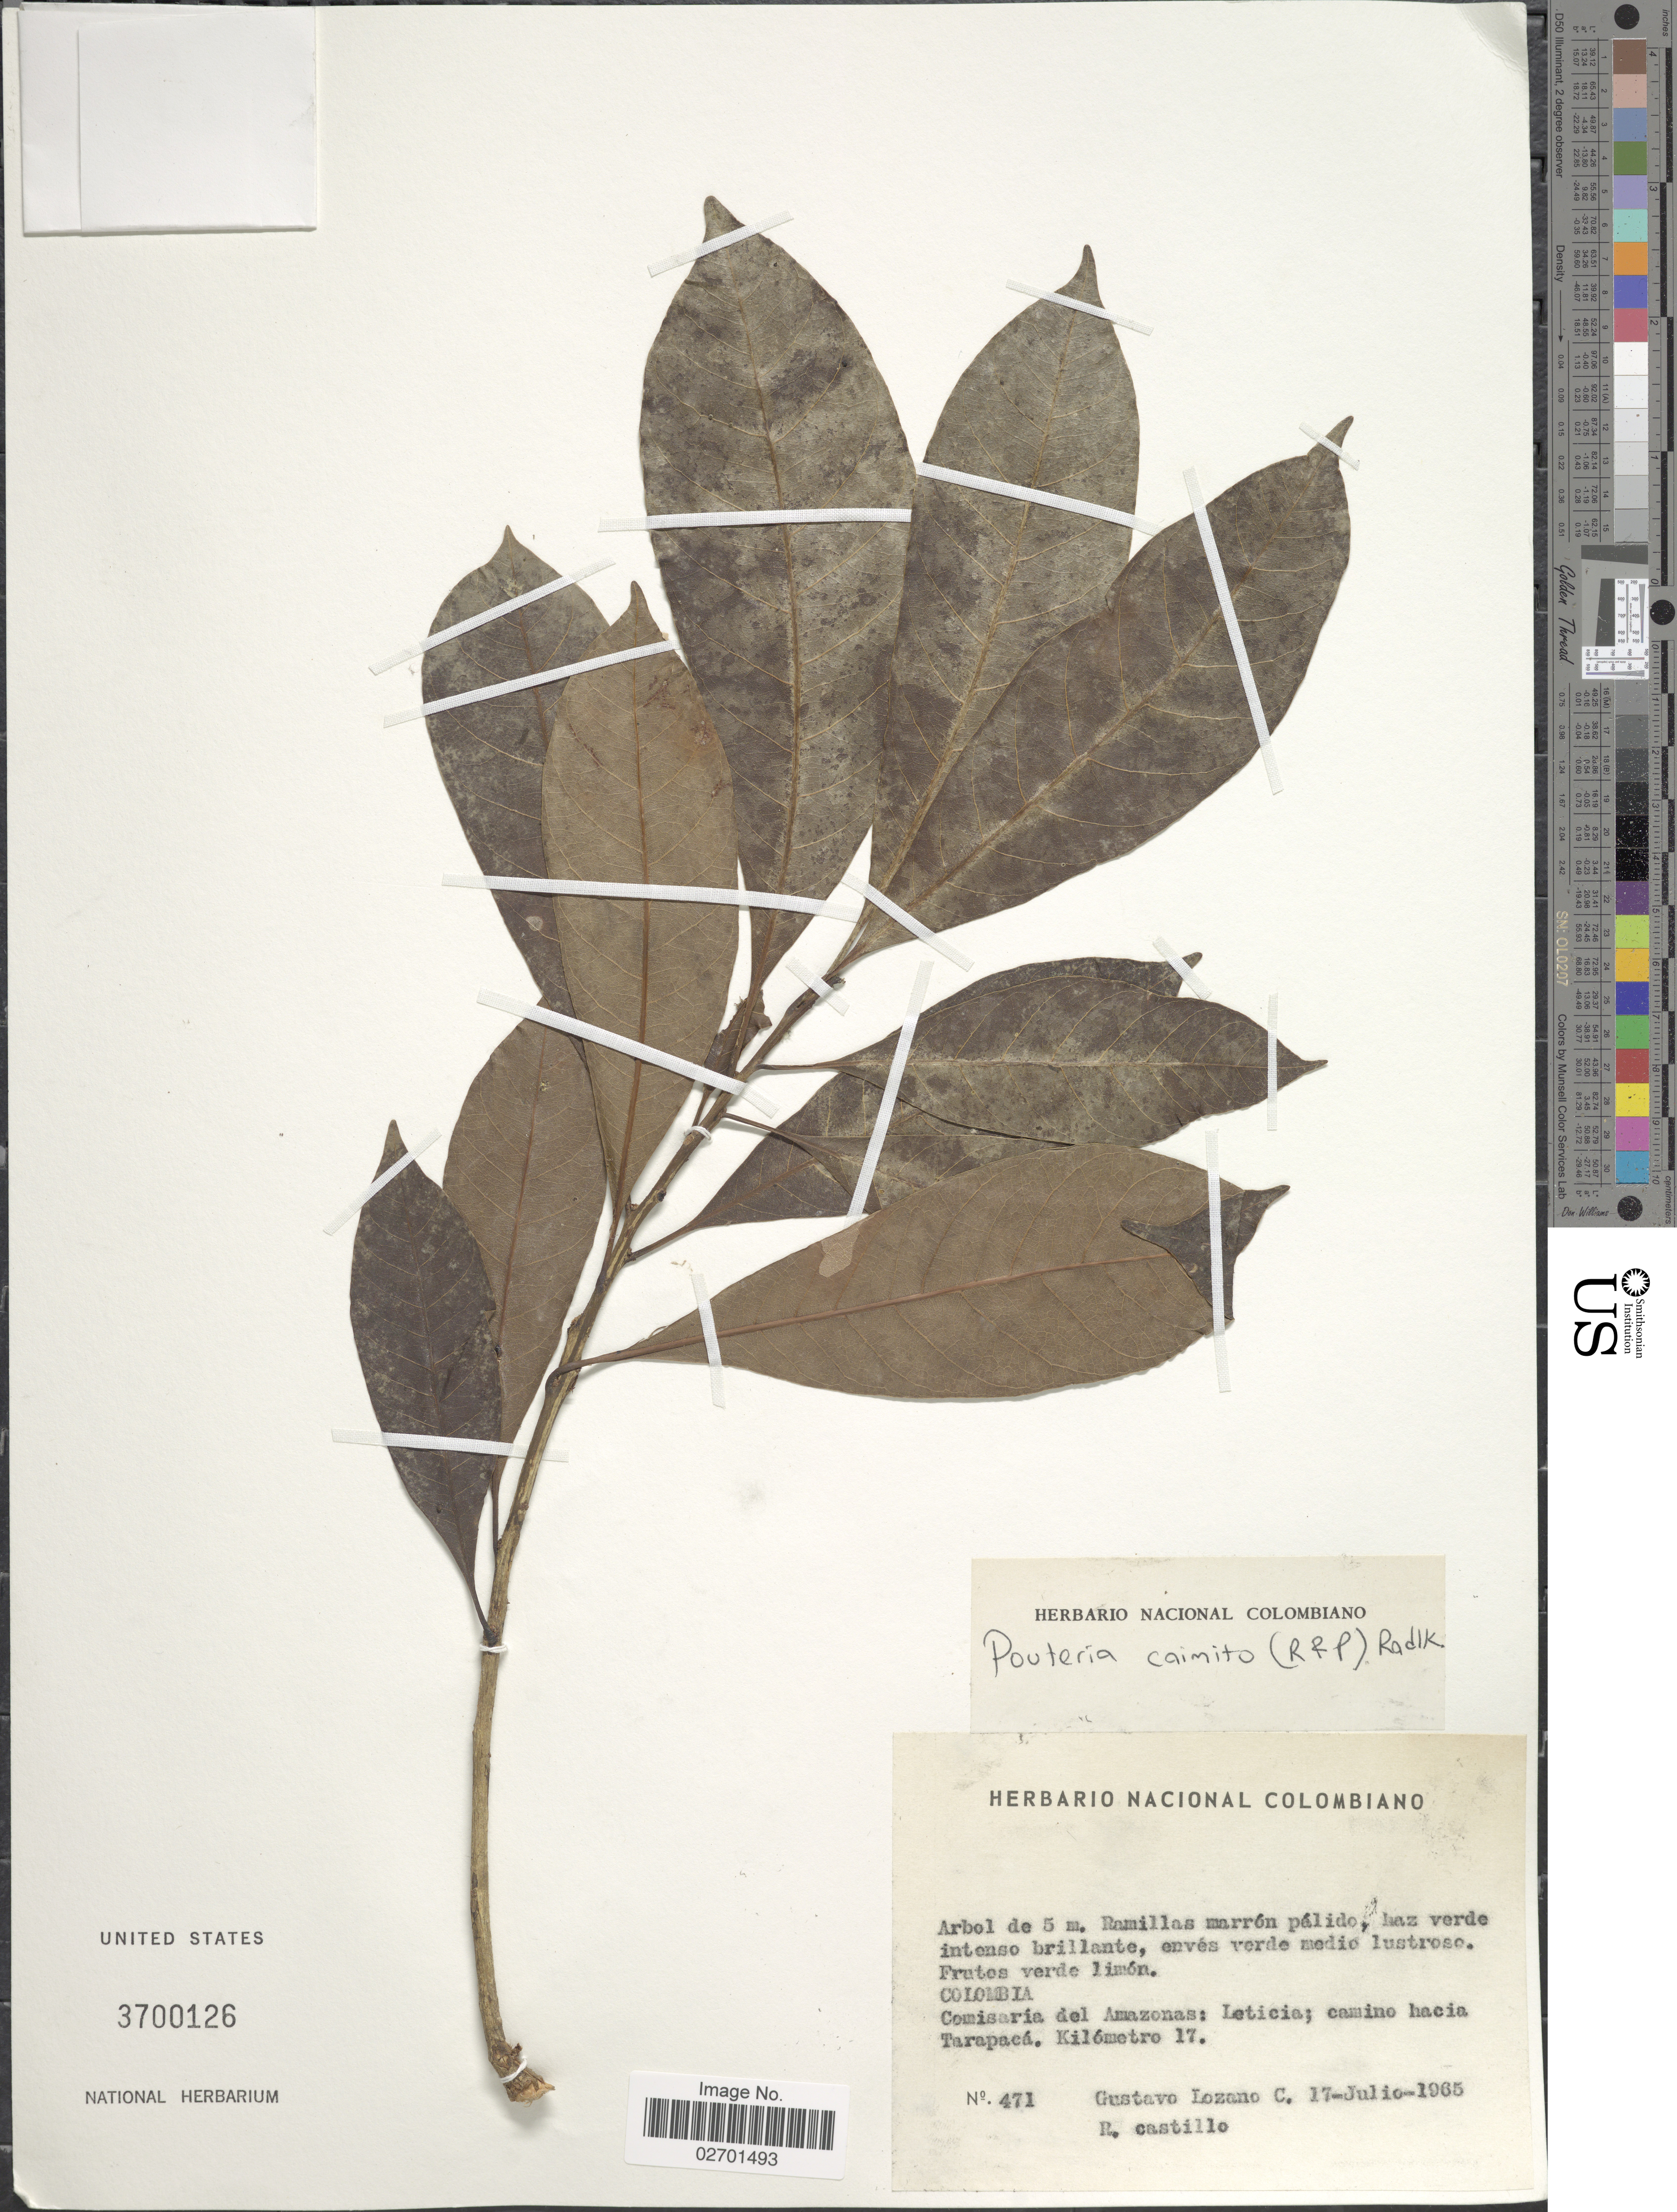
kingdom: Plantae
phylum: Tracheophyta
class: Magnoliopsida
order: Ericales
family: Sapotaceae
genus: Pouteria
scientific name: Pouteria caimito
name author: (Ruiz & Pav.) Radlk.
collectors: G. Lozano-Contreras & R. Castillo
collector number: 471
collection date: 1965-07-17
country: Colombia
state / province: Amazônas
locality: Comisaria del Amazonas: Leticia; camino hacia Tarapaca, Kilometro 17.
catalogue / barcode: US 3700126